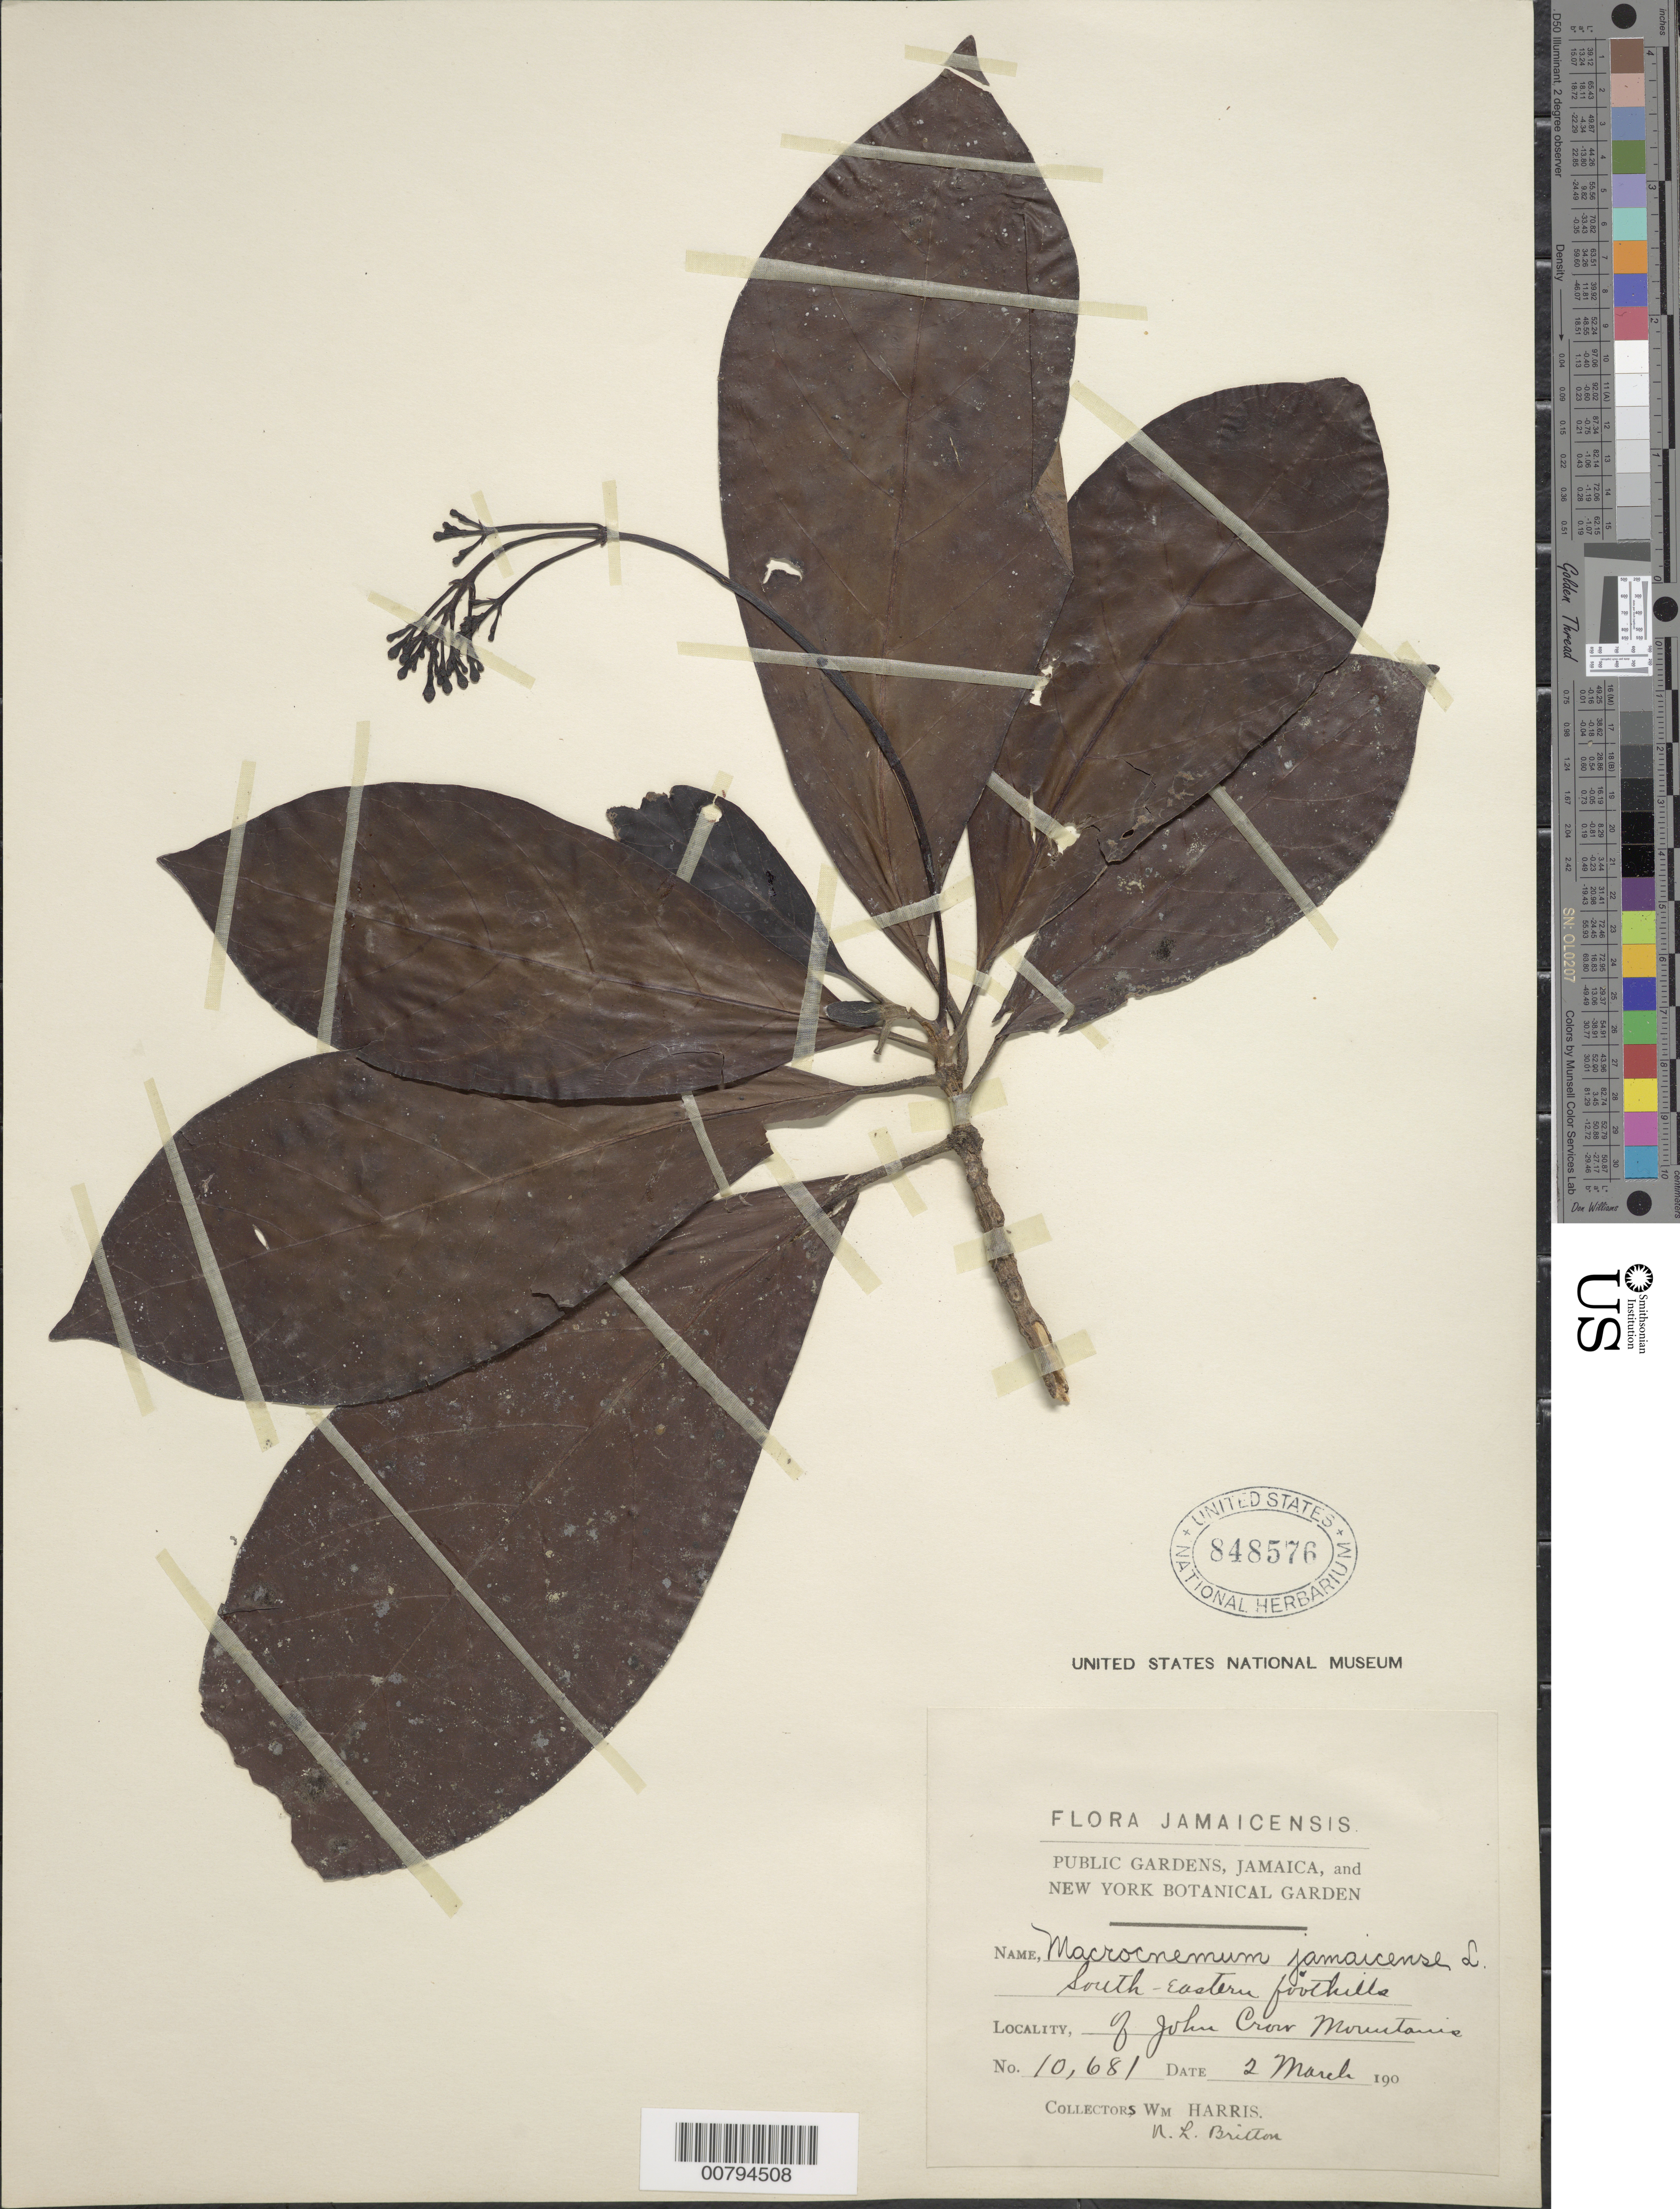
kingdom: Plantae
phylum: Tracheophyta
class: Magnoliopsida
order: Gentianales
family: Rubiaceae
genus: Macrocnemum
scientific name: Macrocnemum jamaicense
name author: L.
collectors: W. H. Harris & N. Britton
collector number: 10681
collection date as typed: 02 Mar 190-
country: Jamaica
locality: Southeastern foothills of John Crow Mountains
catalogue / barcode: US 848576